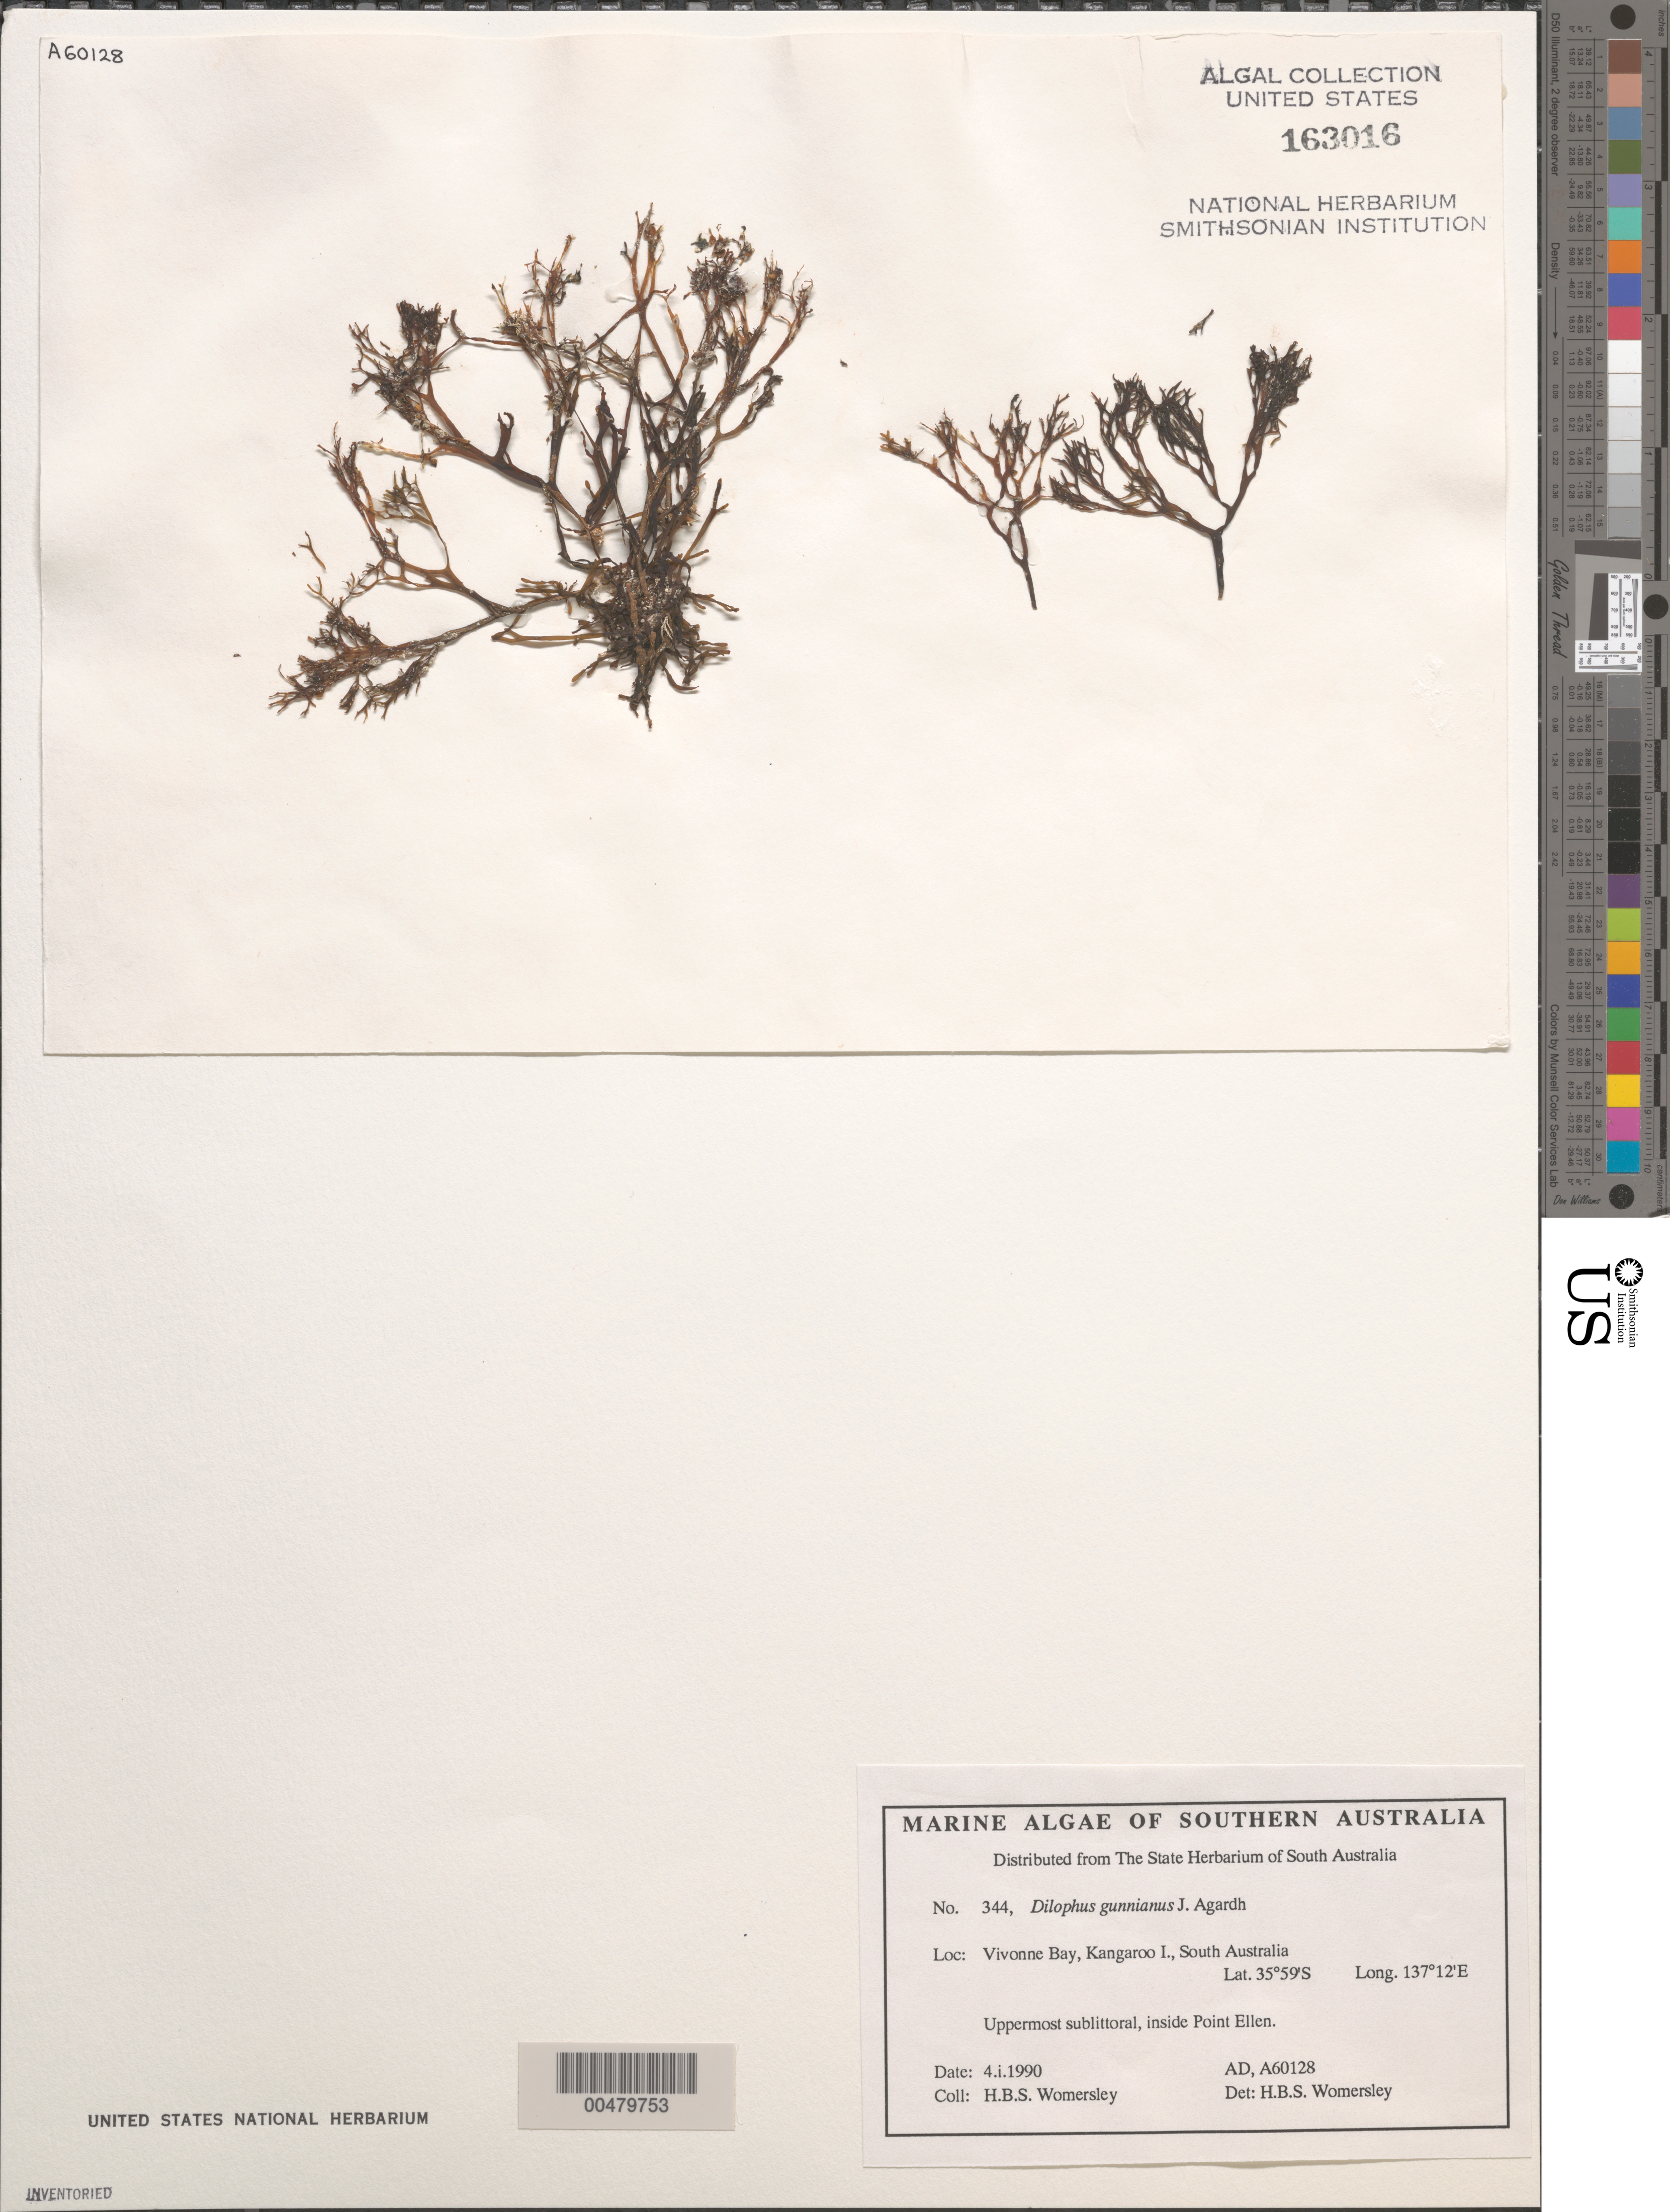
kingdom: Chromista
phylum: Ochrophyta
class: Phaeophyceae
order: Dictyotales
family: Dictyotaceae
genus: Dictyota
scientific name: Dictyota fasciola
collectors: H. B. S. Womersley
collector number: Ad A60128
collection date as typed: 04 Jan 1990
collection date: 1990-01-04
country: Australia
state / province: South Australia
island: Kangaroo Island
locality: Vivonne Bay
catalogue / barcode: US 163016